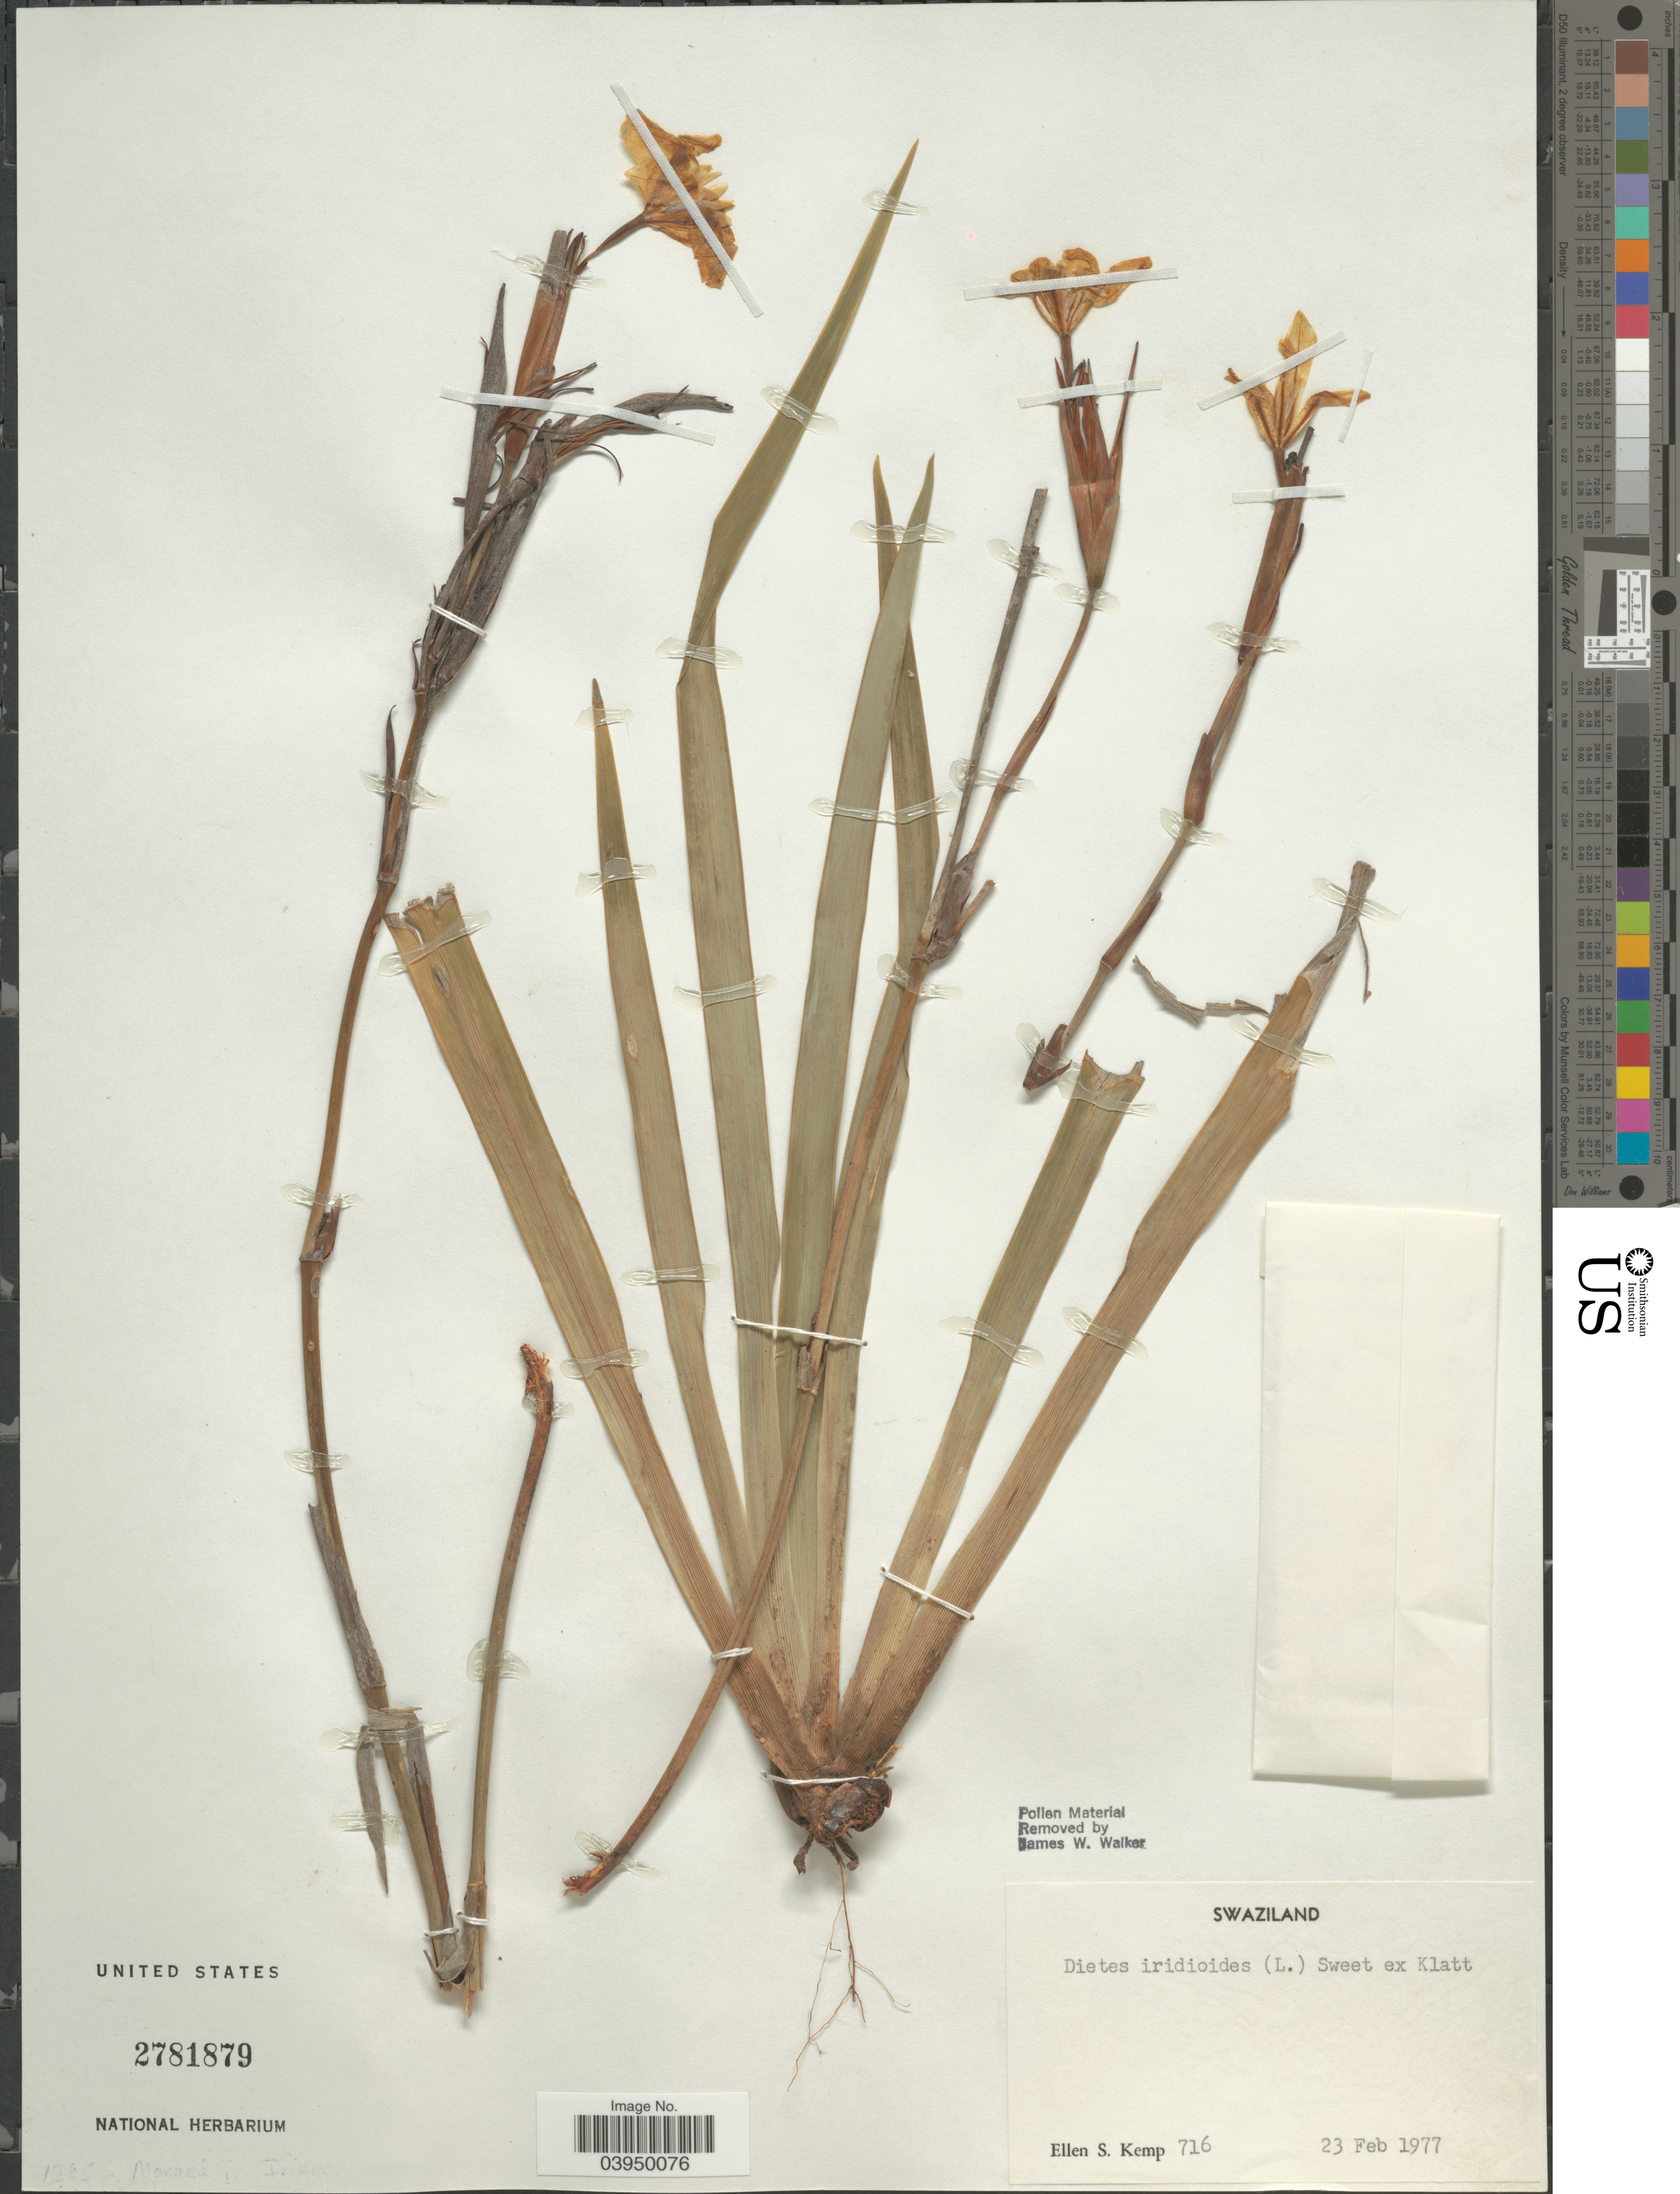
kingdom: Plantae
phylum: Tracheophyta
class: Liliopsida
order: Asparagales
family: Iridaceae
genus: Dietes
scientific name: Dietes iridioides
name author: (L.) Sweet ex Klatt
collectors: E. S. Kemp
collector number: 716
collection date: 1977-02-23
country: Eswatini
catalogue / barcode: US 2781879